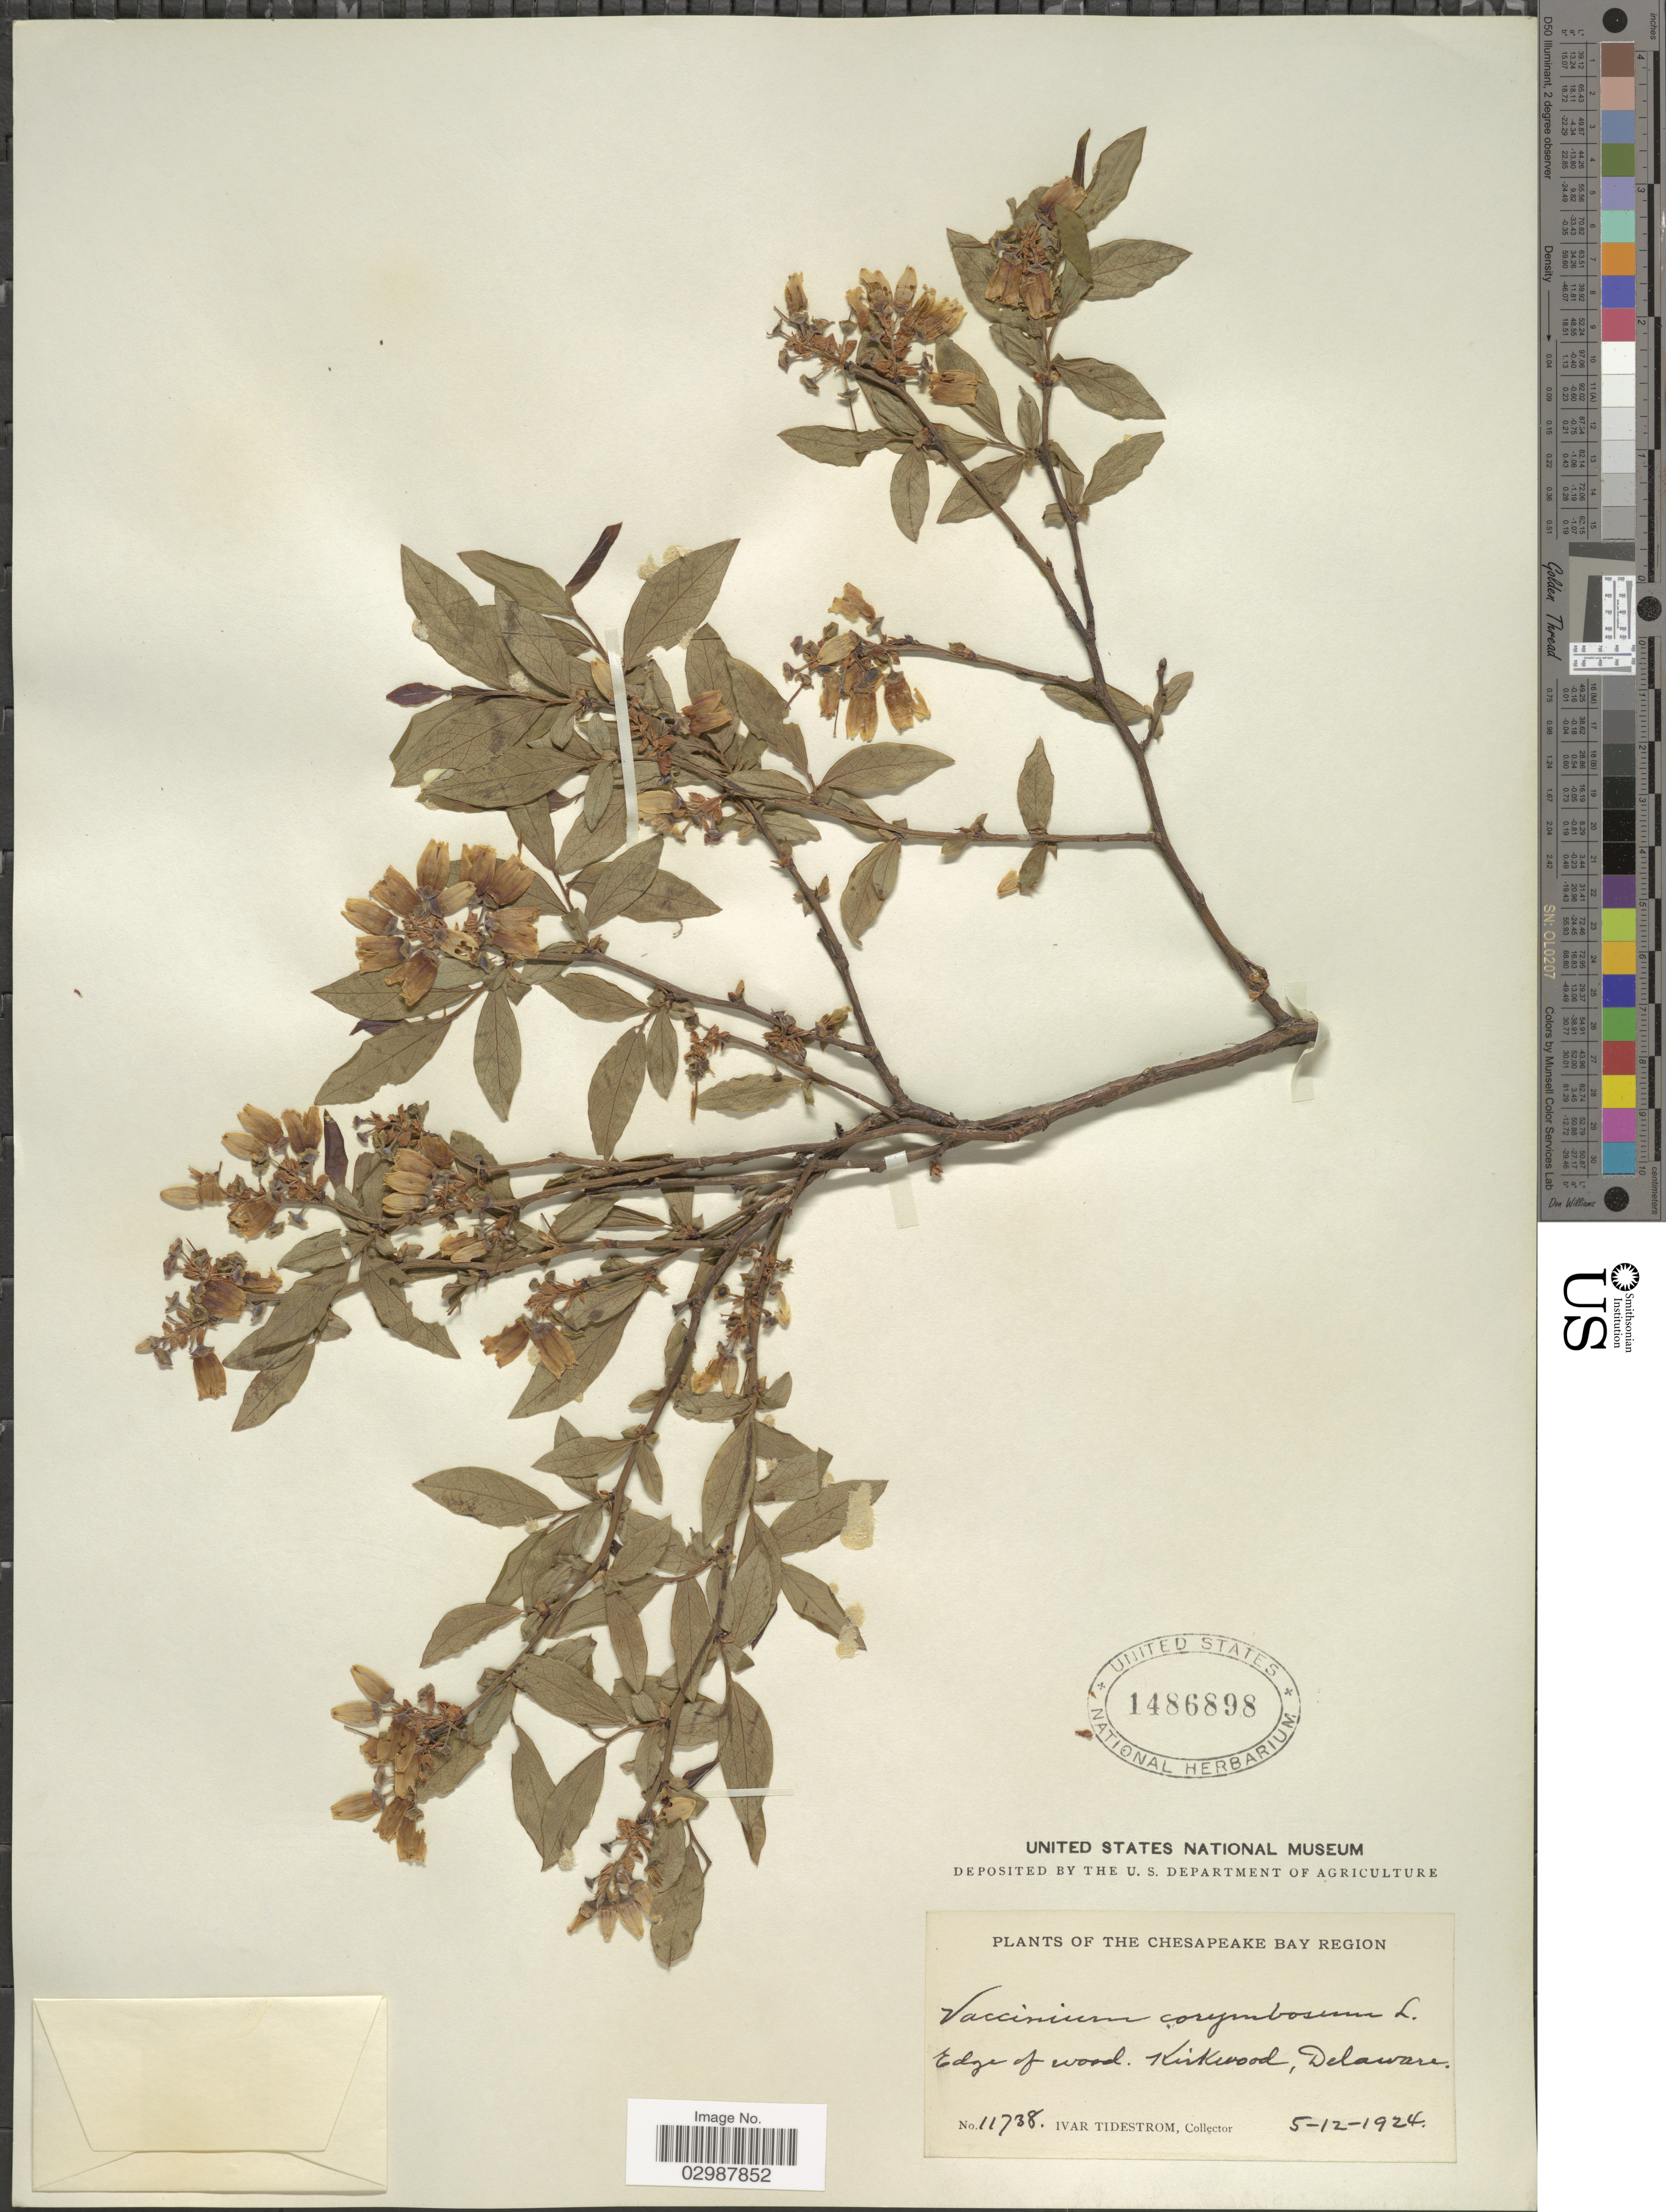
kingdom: Plantae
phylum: Tracheophyta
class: Magnoliopsida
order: Ericales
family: Ericaceae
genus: Vaccinium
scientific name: Vaccinium corymbosum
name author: L.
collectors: I. F. Tidestrom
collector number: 11738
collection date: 1924-05-12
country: United States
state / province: Delaware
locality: The Chesapeake Bay Region. Edge of wood. Kirkwood.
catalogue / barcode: US 1486898